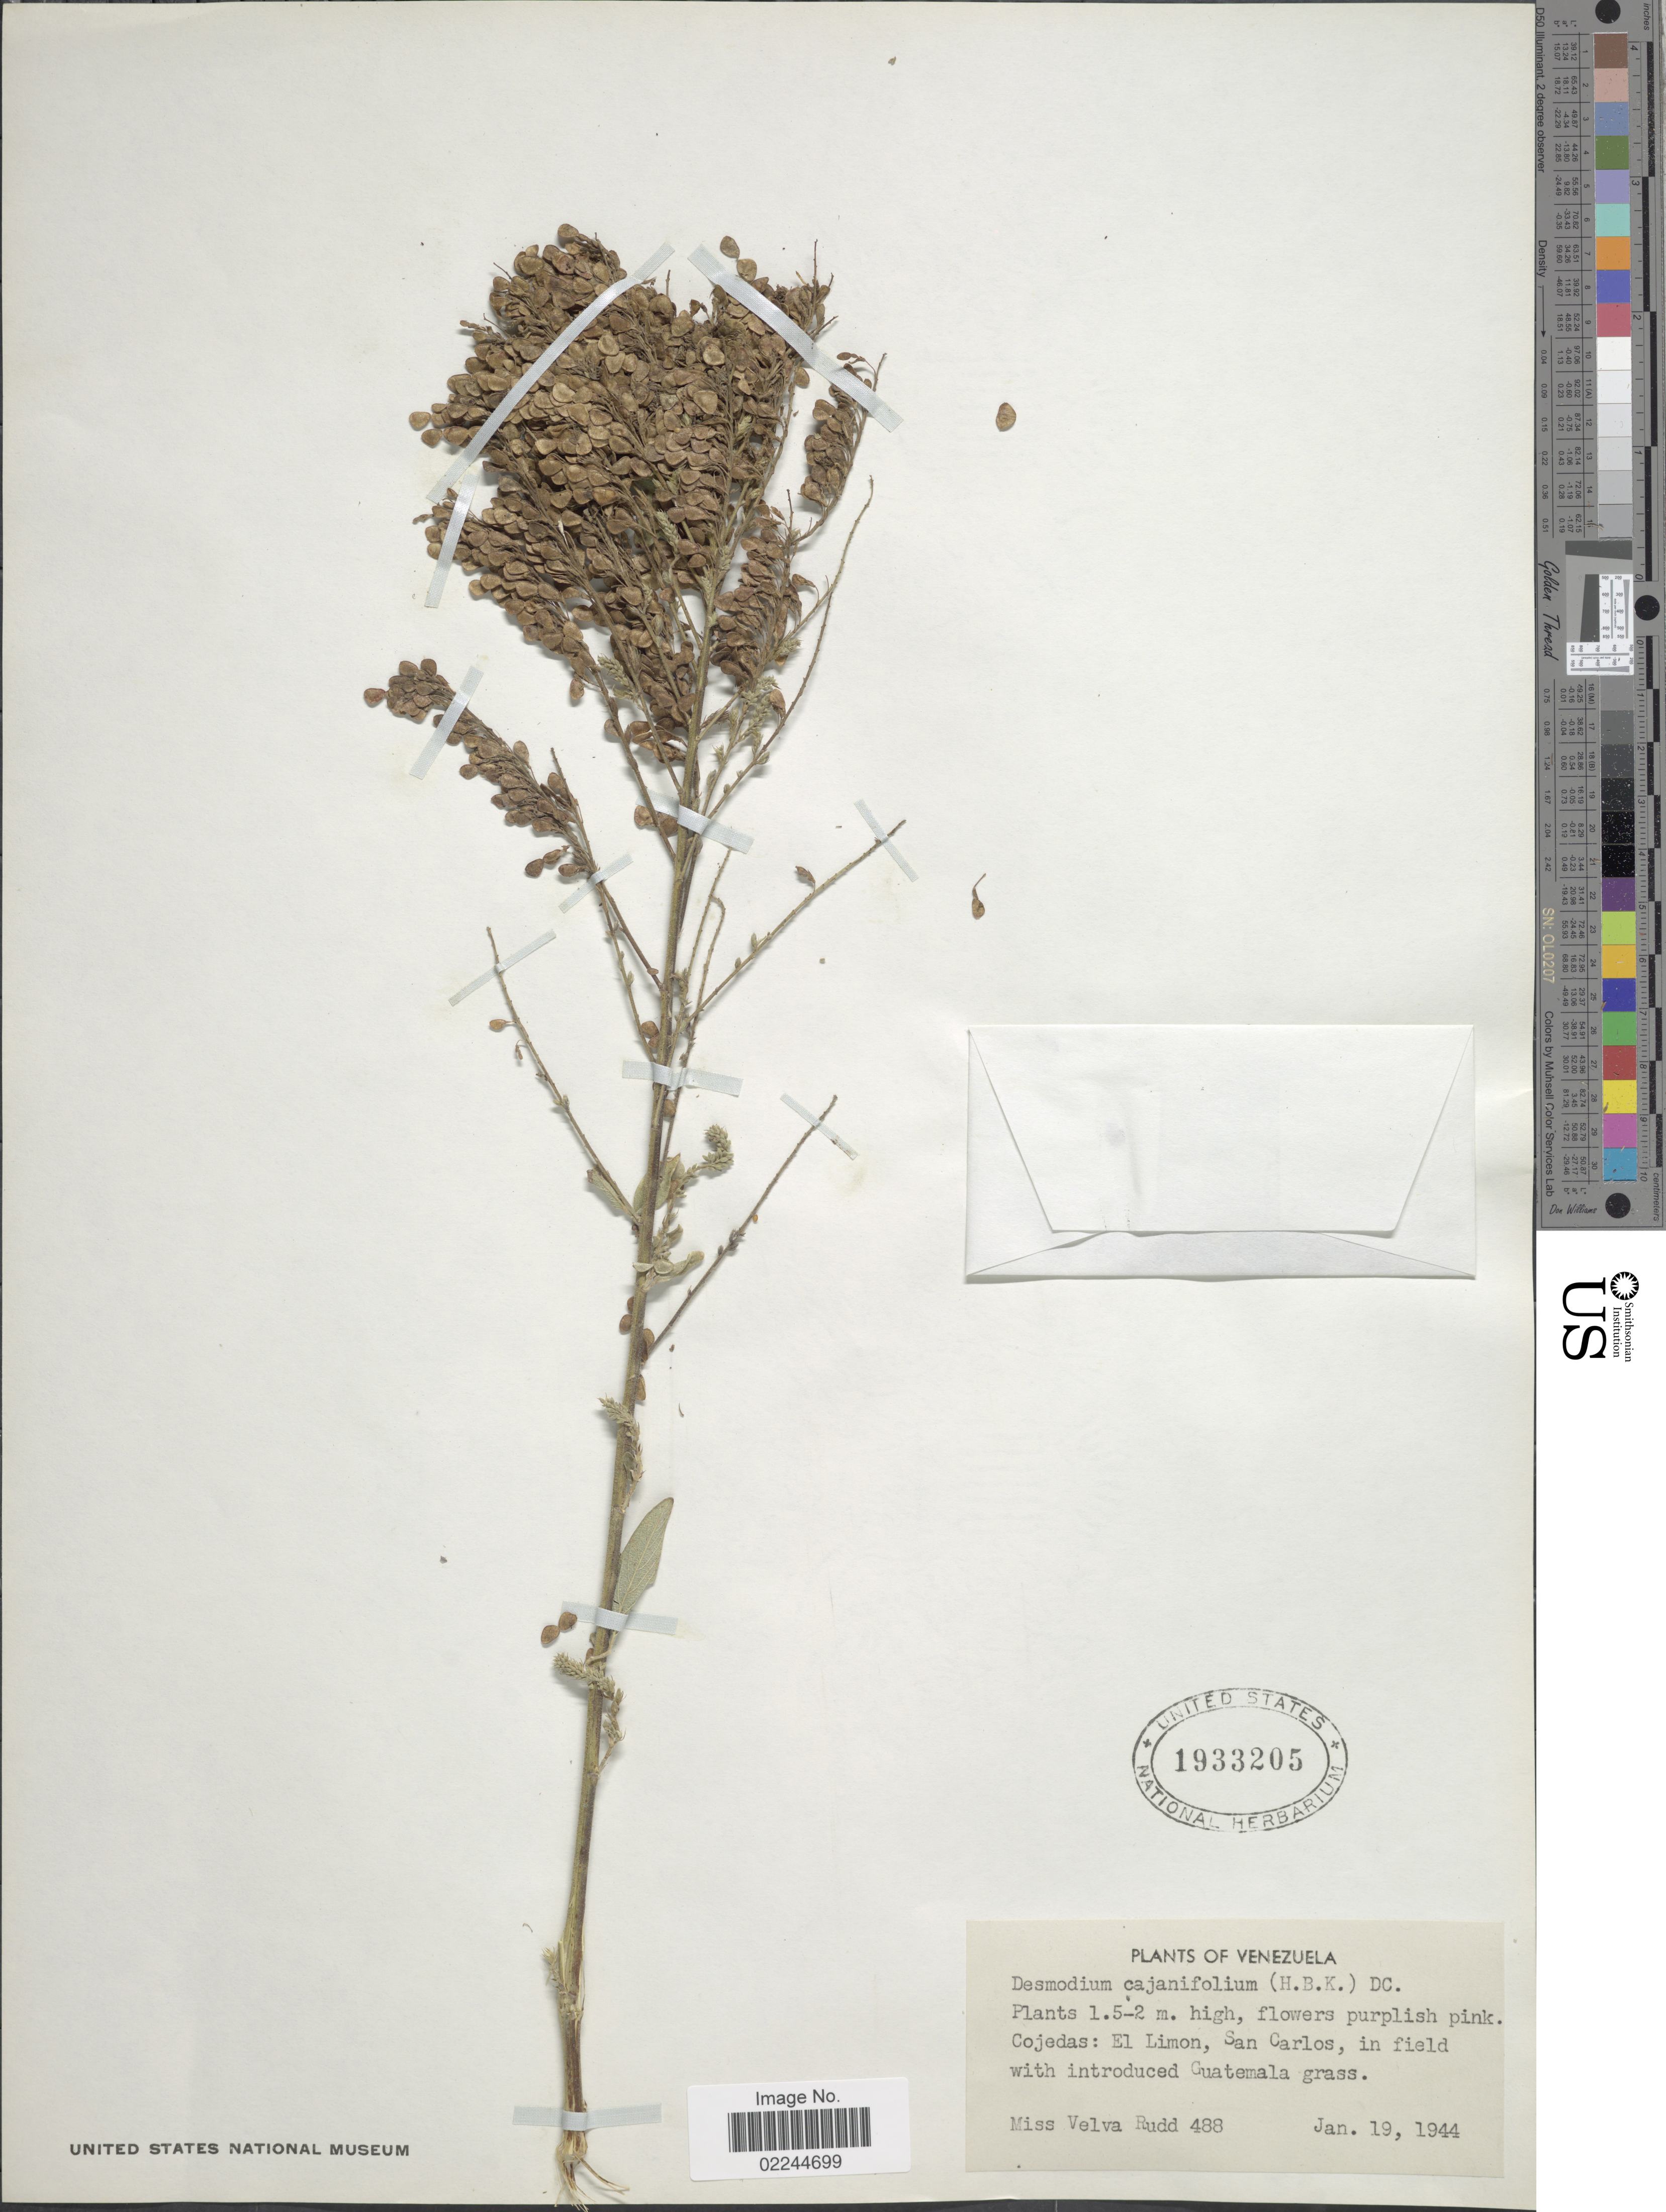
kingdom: Plantae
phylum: Tracheophyta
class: Magnoliopsida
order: Fabales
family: Fabaceae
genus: Desmodium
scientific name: Desmodium cajanifolium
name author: (Kunth) DC.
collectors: V. E. Rudd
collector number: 488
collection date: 1944-01-19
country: Venezuela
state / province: Cojedes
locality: Cojedas, El Limon, San Carlos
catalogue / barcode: US 1933205